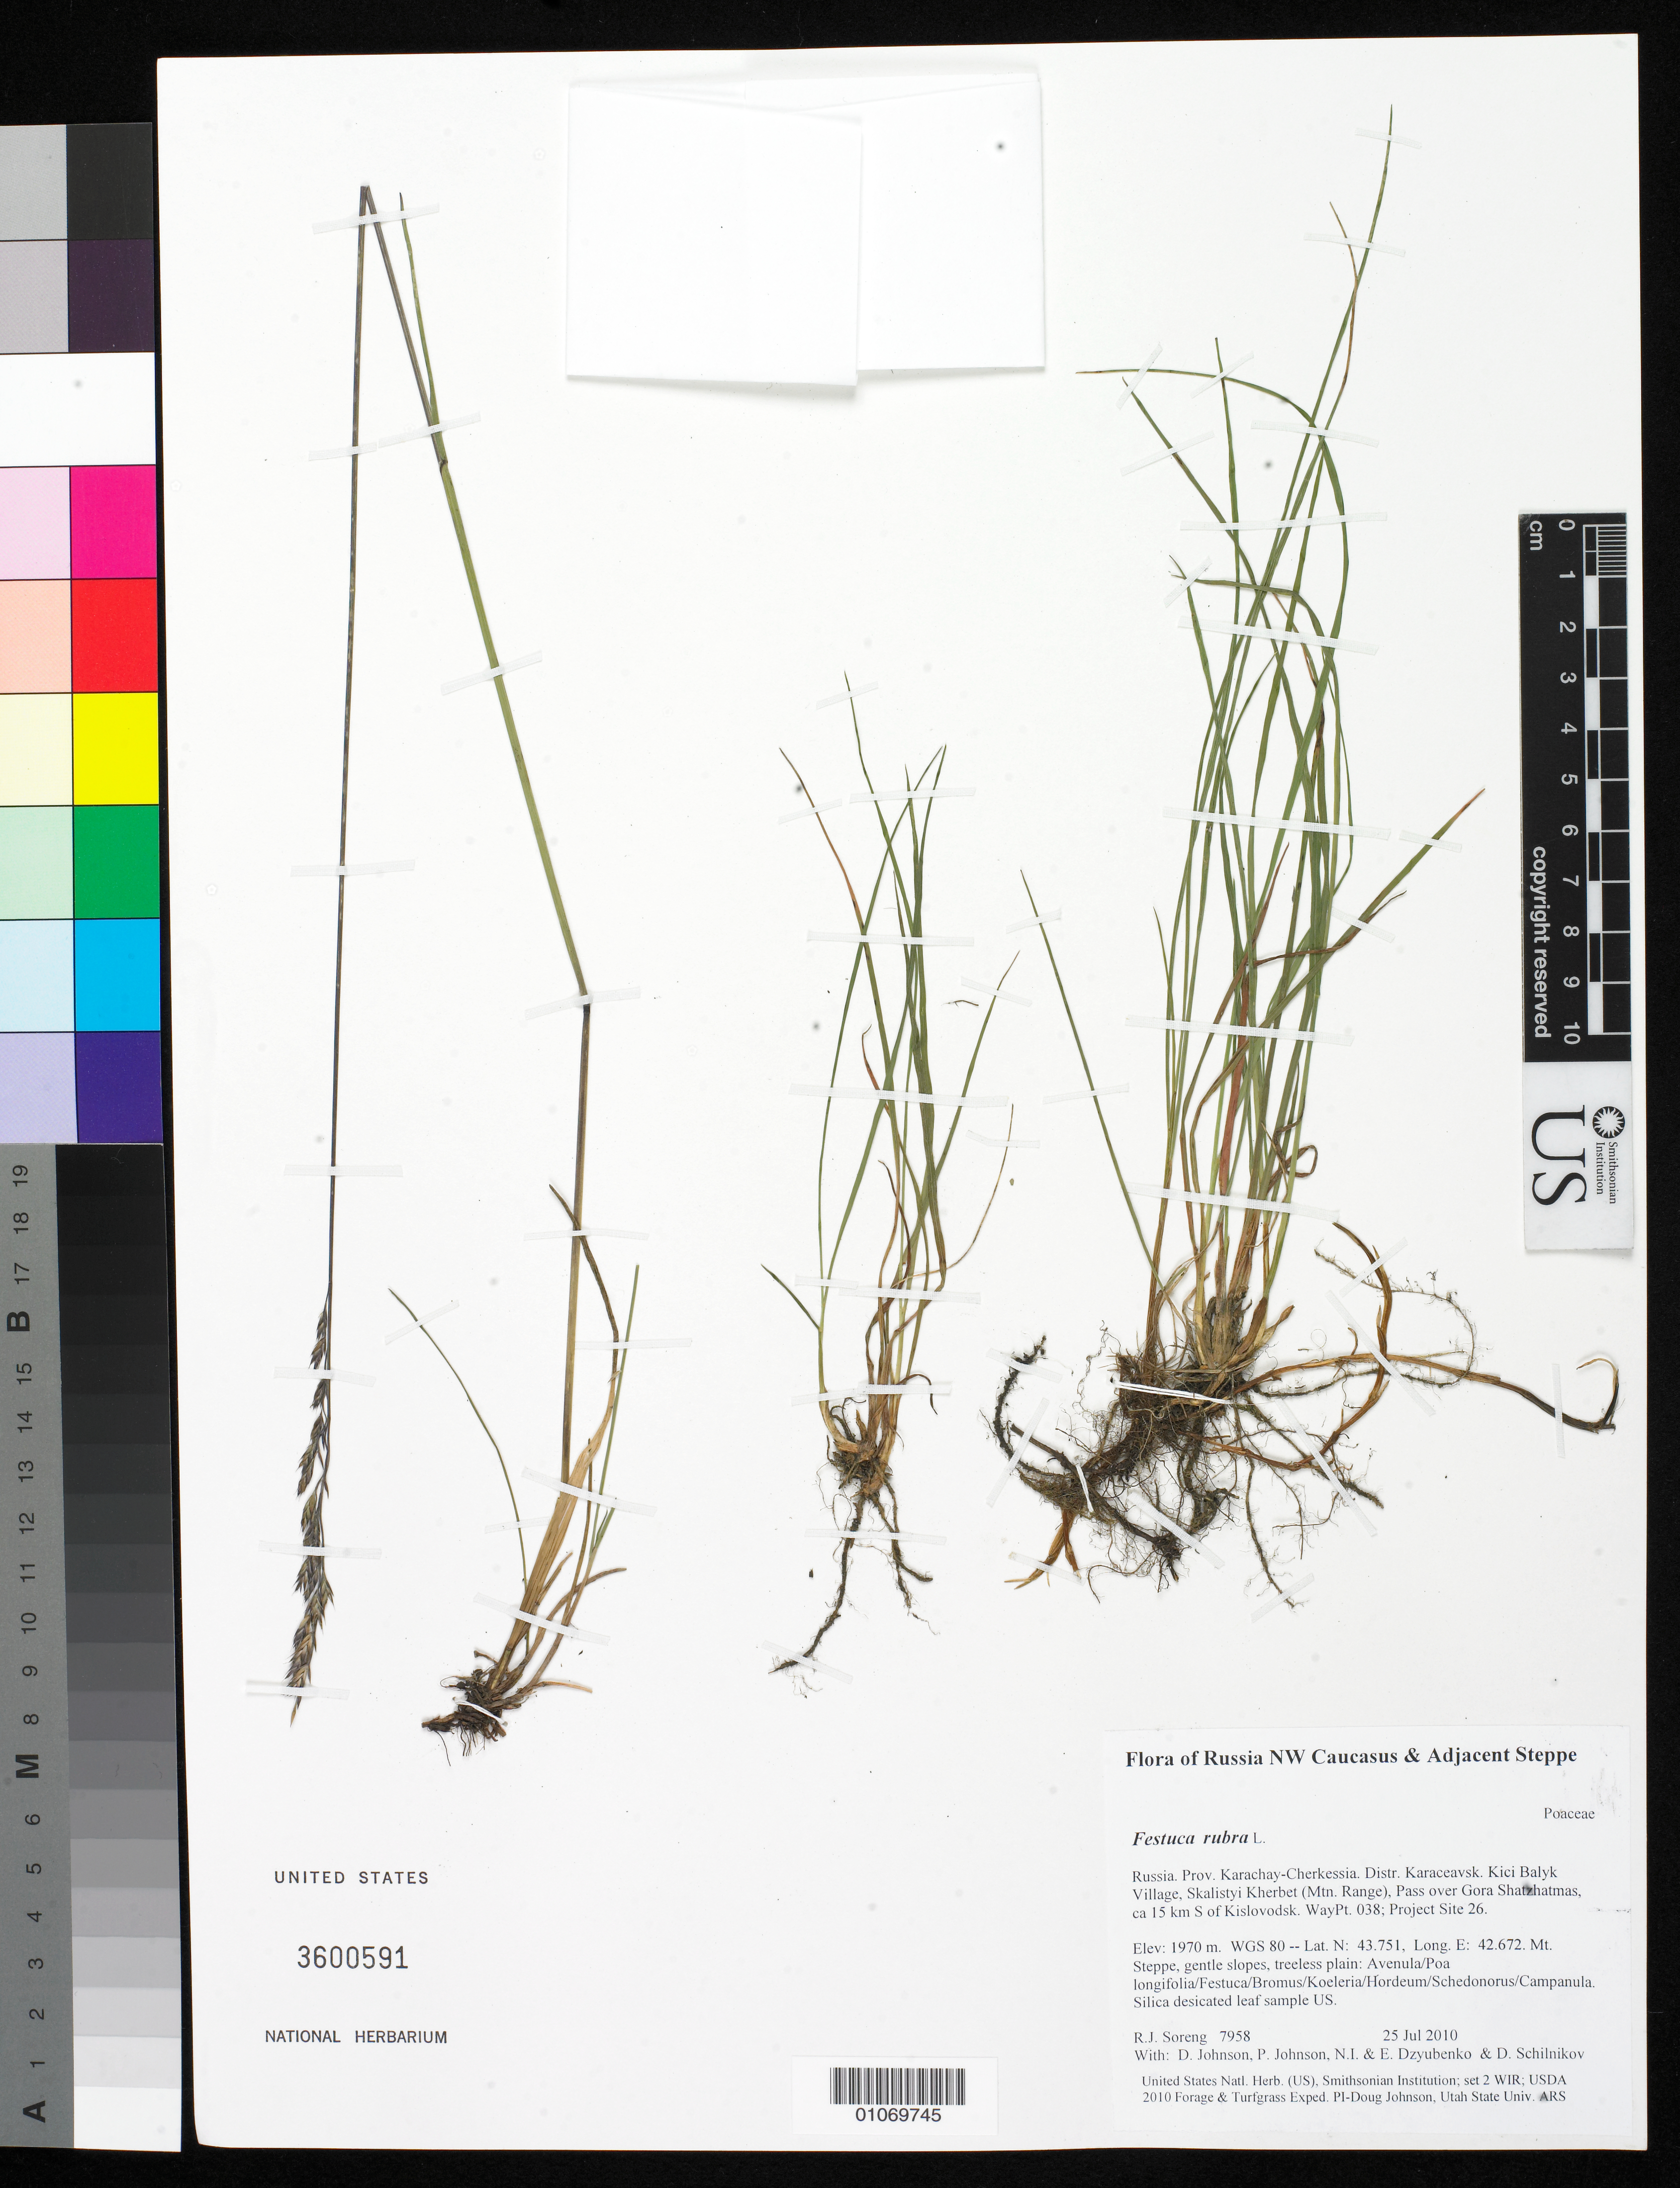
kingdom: Plantae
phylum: Tracheophyta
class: Liliopsida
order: Poales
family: Poaceae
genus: Festuca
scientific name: Festuca rubra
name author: L.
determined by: Soreng, Robert J., Research Associate (BOT), Smithsonian Institution - National Museum of Natural History (UNITED STATES)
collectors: R. J. Soreng, D. Johnson, P. Johnson, N. Dzyubenko, E. Dzyubenko & D. Schilnikov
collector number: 7958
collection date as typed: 25 Jul 2010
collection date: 2010-07-25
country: Russian Federation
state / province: Karachay-Cherkess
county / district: Karaceavsk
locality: Kici Balyk Village, Skalistyi Kherbet (Mtn. Range), Pass over Gora Shatzhatmas, ca 15 km S of Kislovodsk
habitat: Mt. Steppe, gentle slopes, treeless plain: Avenula/Poa longifolia/Festuca/Bromus/Koeleria/Hordeum/Schedonorus/Campanula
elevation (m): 1970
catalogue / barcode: US 3600591